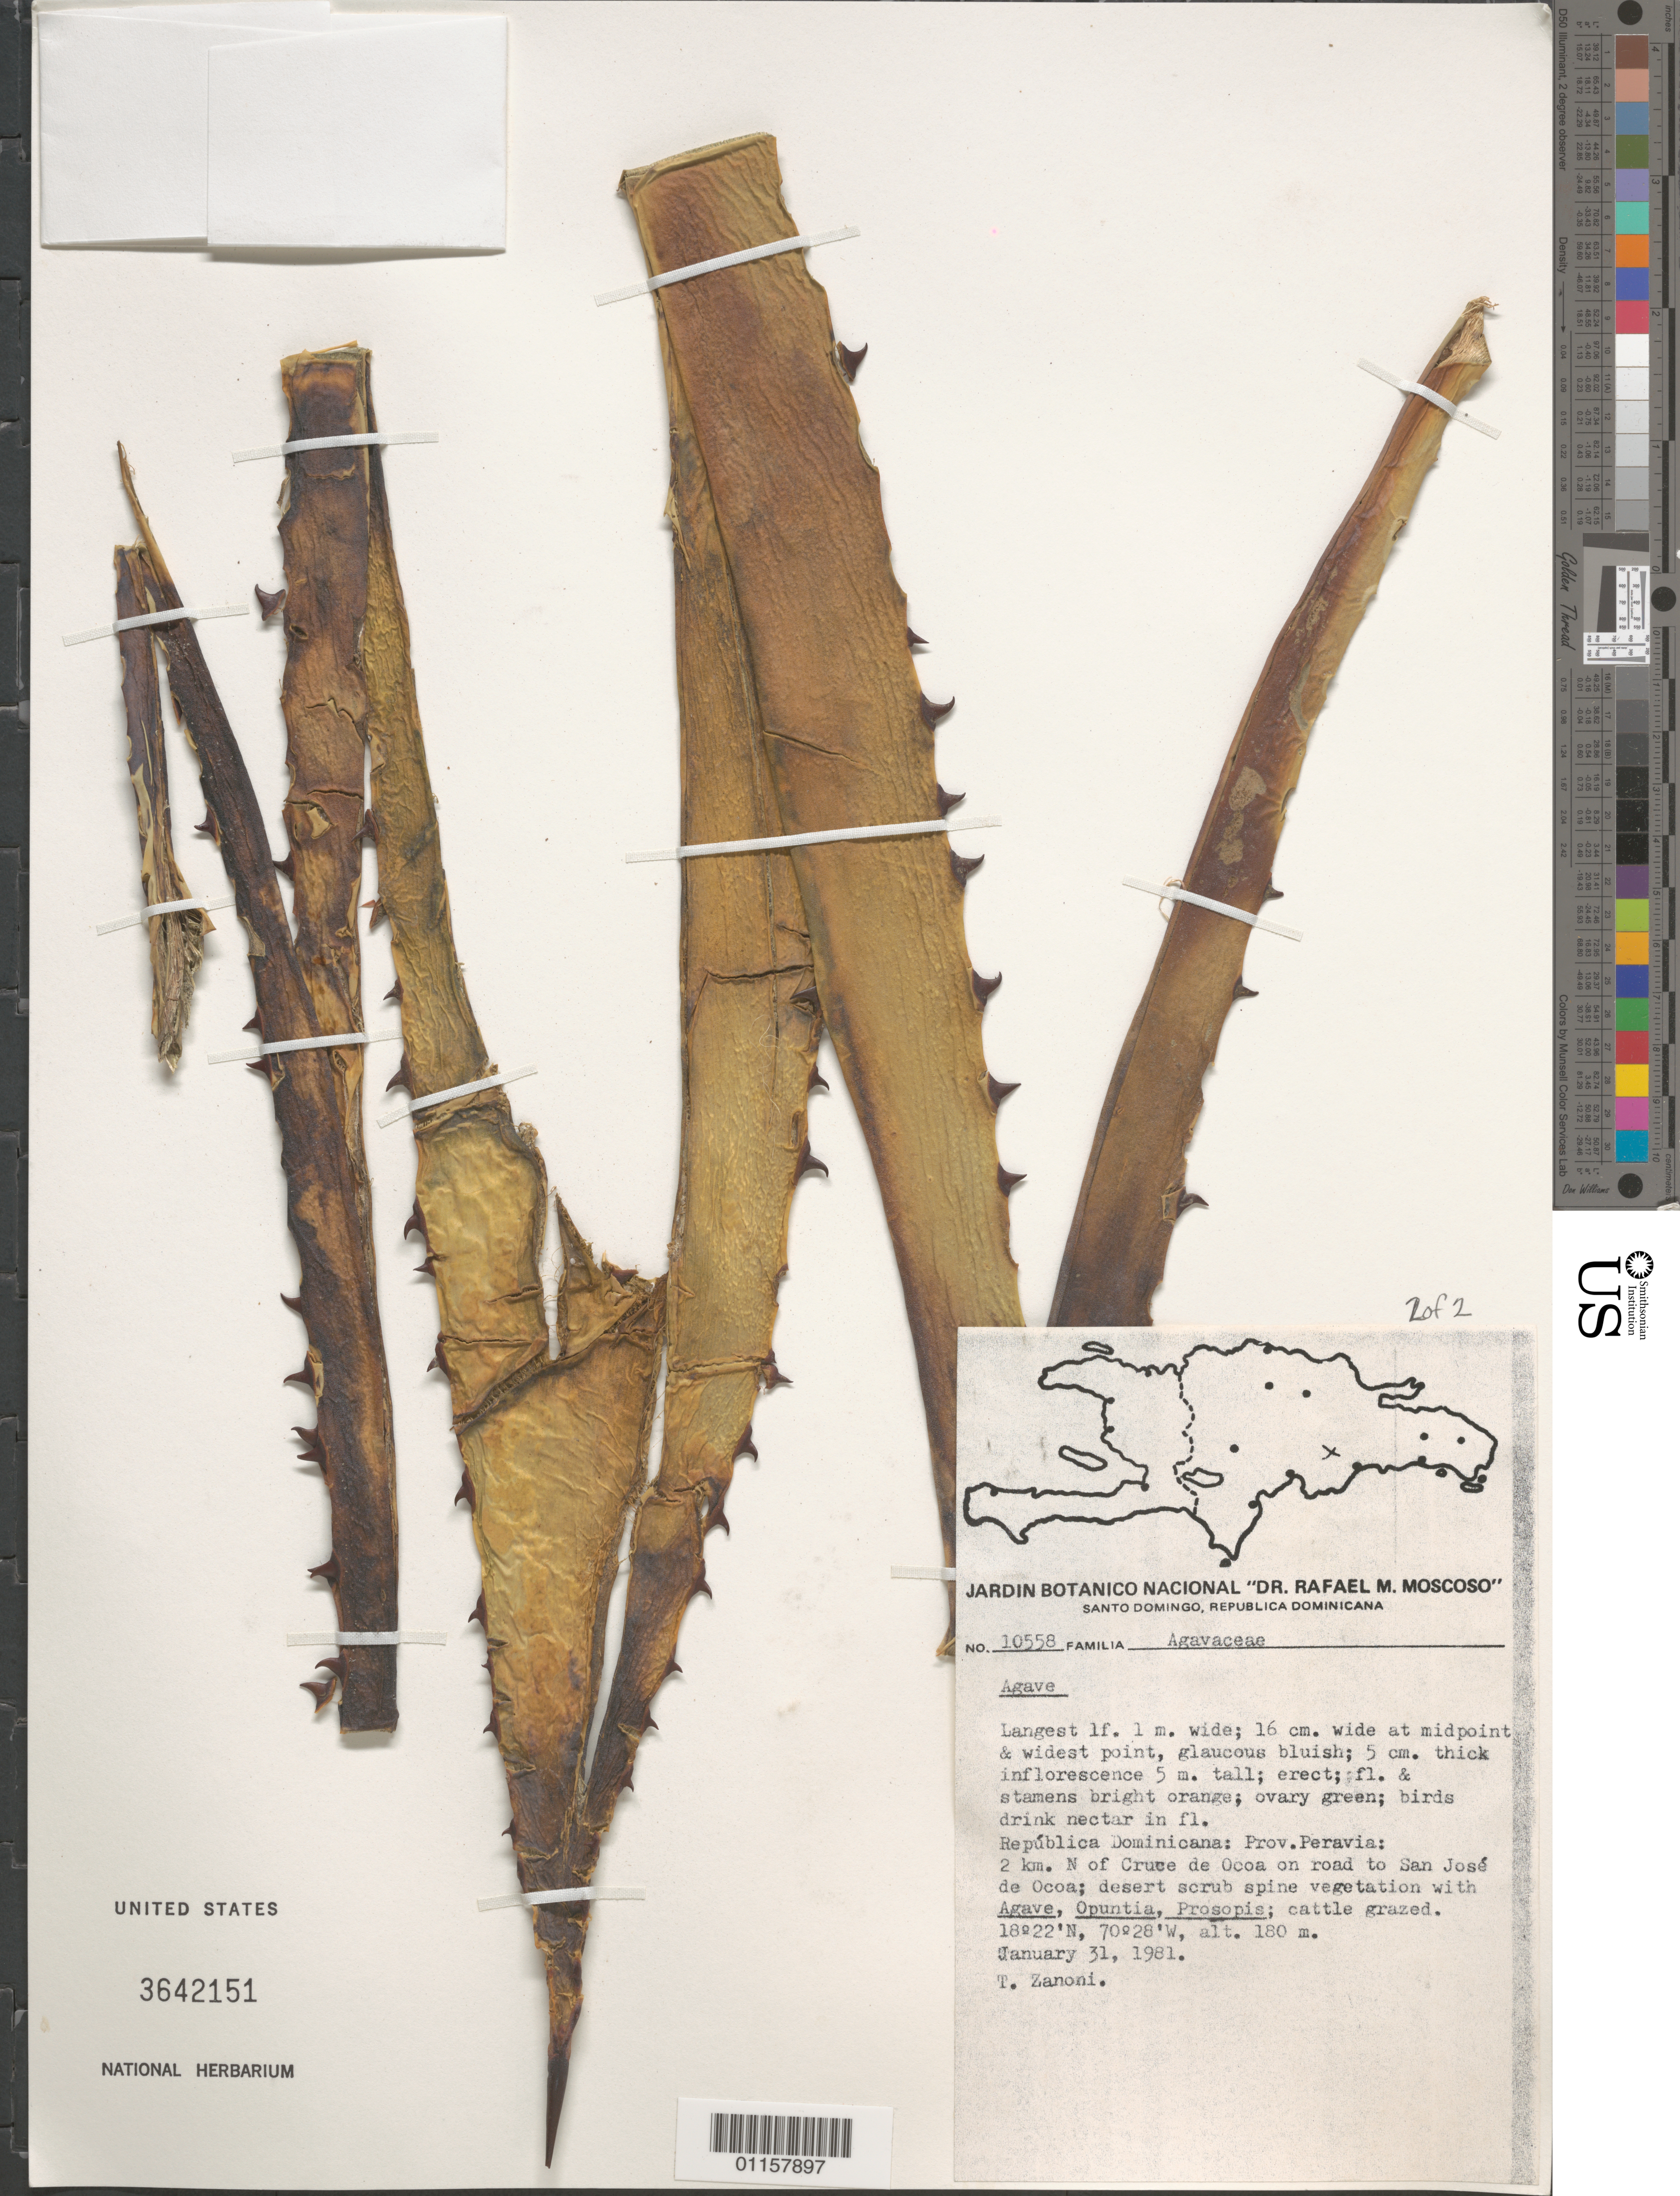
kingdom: Plantae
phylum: Tracheophyta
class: Liliopsida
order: Asparagales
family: Asparagaceae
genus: Agave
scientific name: Agave sp.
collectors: T. A. Zanoni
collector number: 10558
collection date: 1981-01-31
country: Dominican Republic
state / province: Peravia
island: Hispaniola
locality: Cruce de Ocoa; 2 km N of Cruce de Ocoa on road to San José de Ocoa.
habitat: Desert scrub vegetation with Agave, Opuntia, Prosopis; cattle grazed.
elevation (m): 180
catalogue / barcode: US 3642151